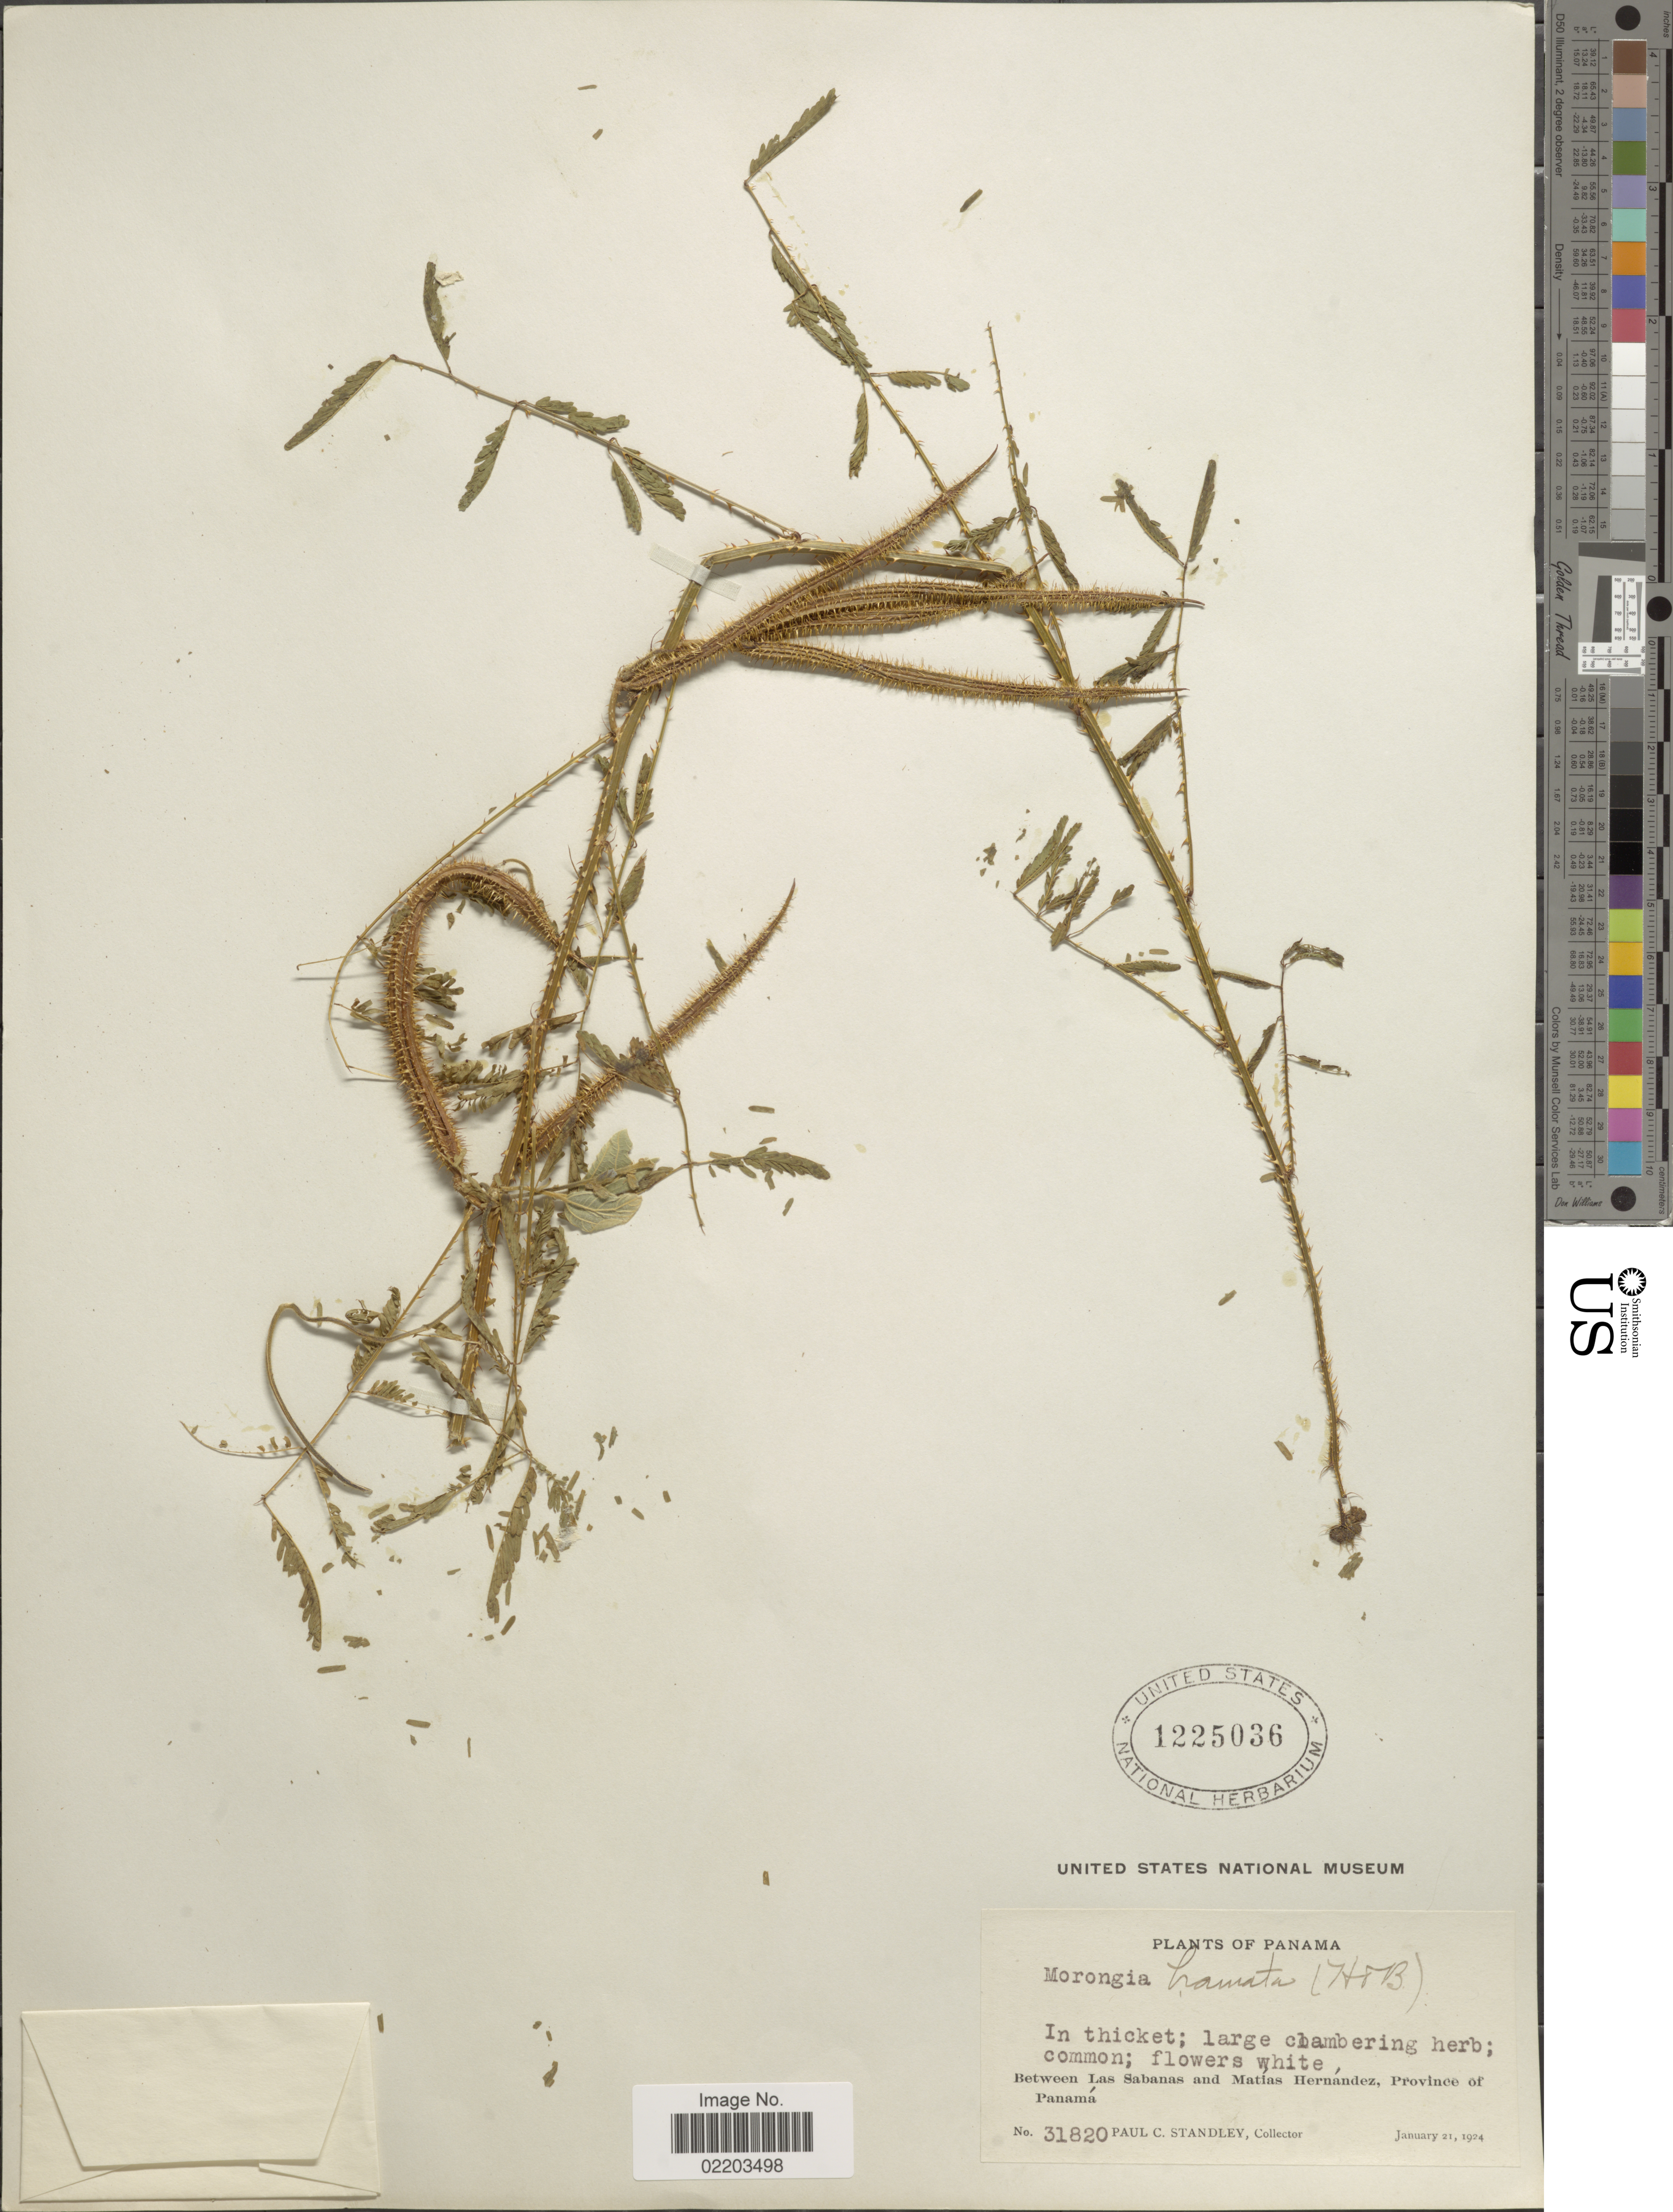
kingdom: Plantae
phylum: Tracheophyta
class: Magnoliopsida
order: Fabales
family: Fabaceae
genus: Mimosa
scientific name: Mimosa tetragona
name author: Poir.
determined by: U.S. National Herbarium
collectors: P. C. Standley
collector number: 31820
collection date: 1924-01-21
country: Panama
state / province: Panamá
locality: In thicket, Between Las Sabanas and Matias Hernández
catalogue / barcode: US 1225036